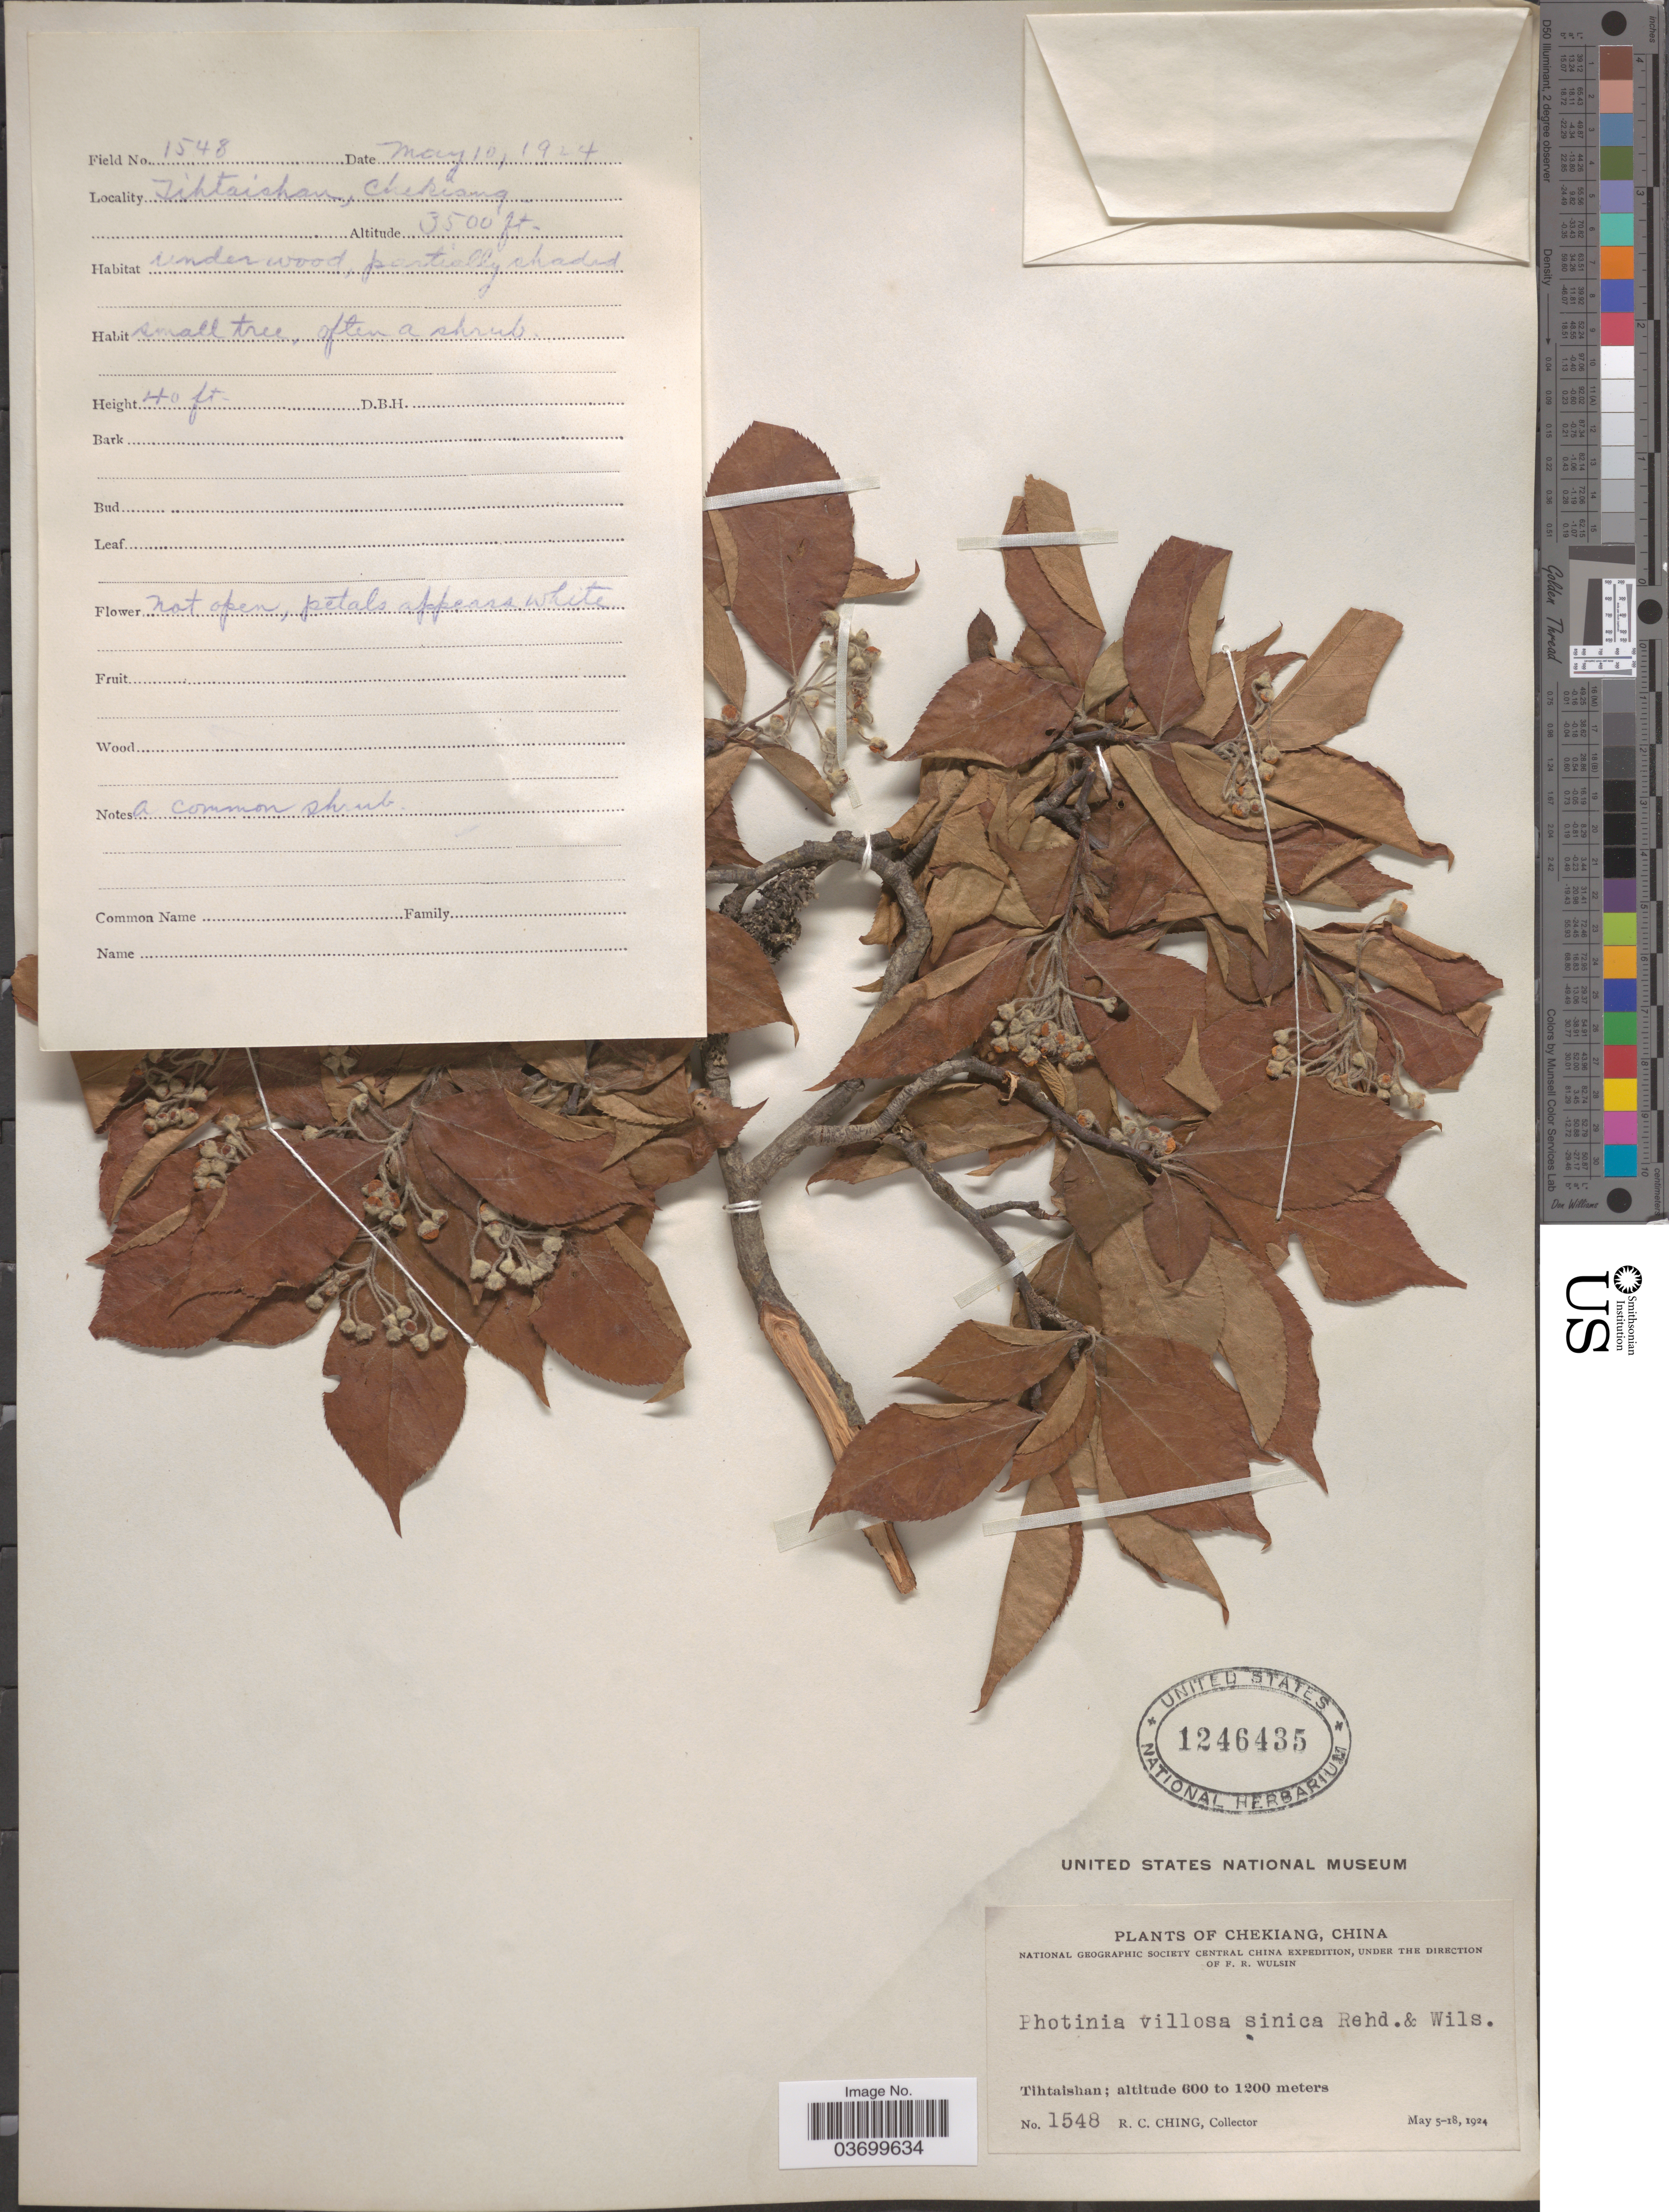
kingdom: Plantae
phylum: Tracheophyta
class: Magnoliopsida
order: Rosales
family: Rosaceae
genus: Photinia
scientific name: Photinia villosa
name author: (DC.) Thunb.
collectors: R. C. Ching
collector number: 1548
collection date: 1924-05-10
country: China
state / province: Zhejiang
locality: Chekiang. Tihtaishan.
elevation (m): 1067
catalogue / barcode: US 1246435